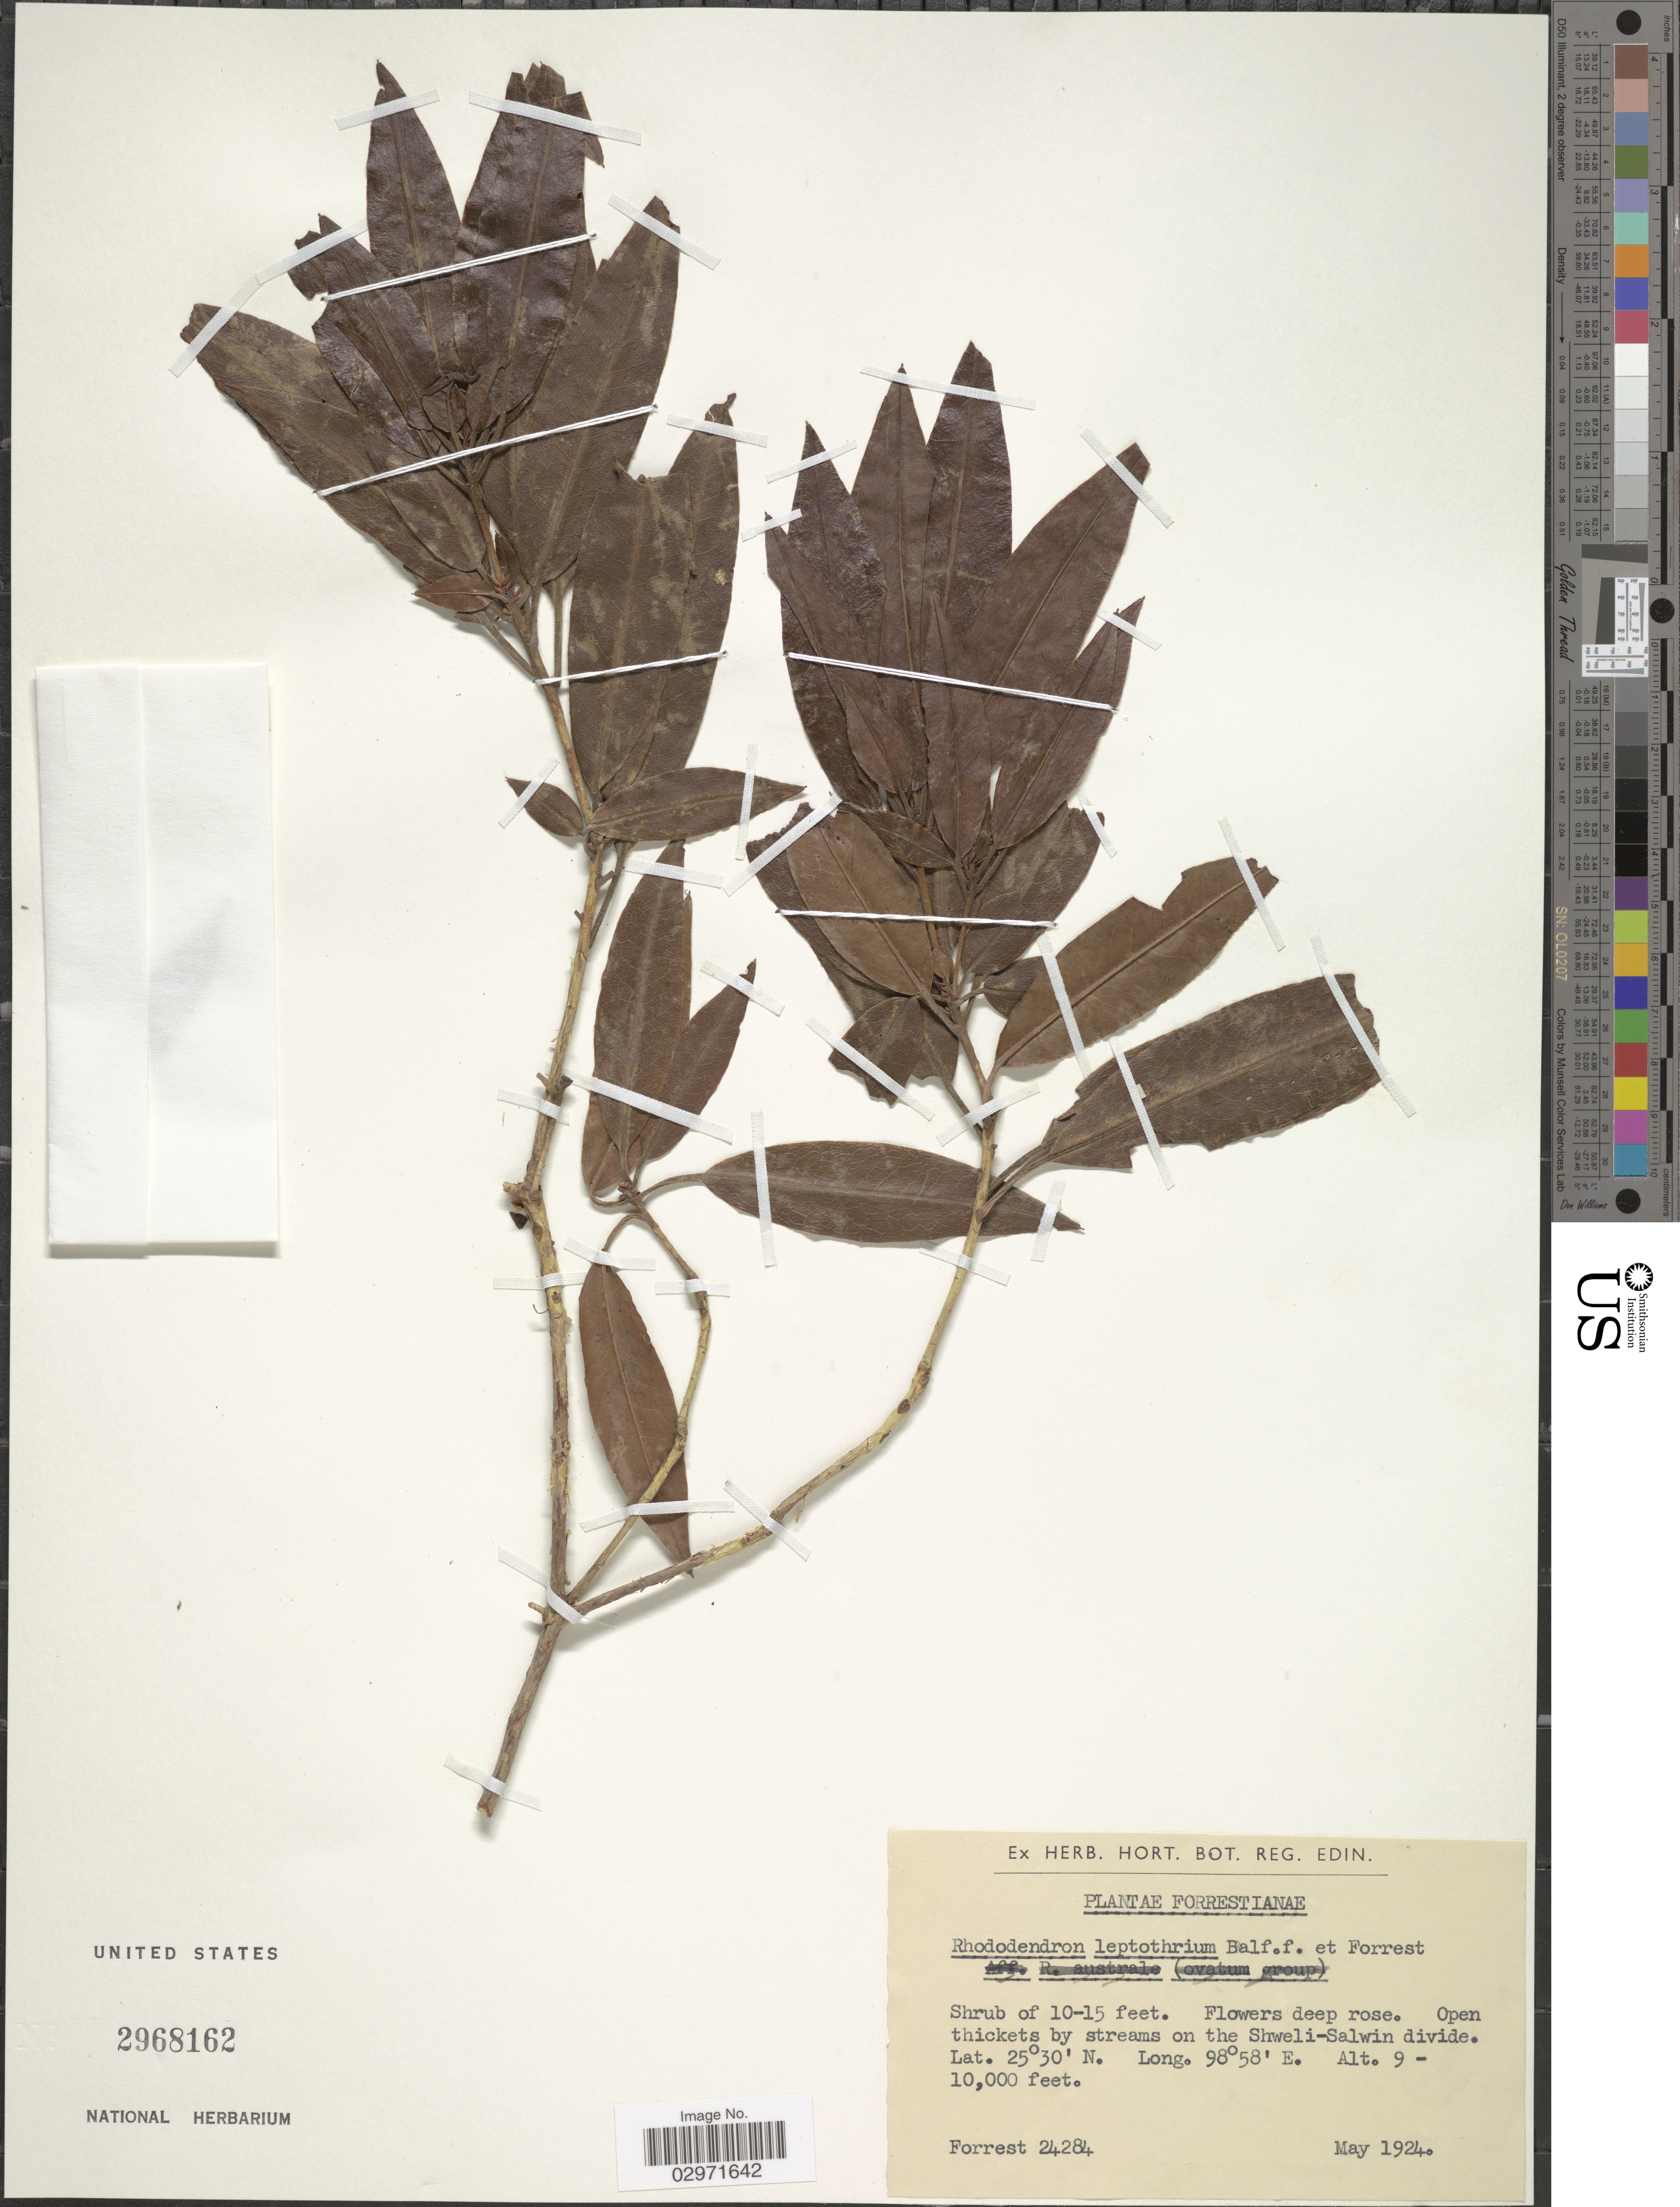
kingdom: Plantae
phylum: Tracheophyta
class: Magnoliopsida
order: Ericales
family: Ericaceae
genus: Rhododendron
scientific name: Rhododendron leptothrium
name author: Balf. f. & Forrest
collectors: -. Forrest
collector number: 24284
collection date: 1924-05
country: China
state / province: Yunnan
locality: On the Shweli-Salwin divide.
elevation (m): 2743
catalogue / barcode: US 2968162